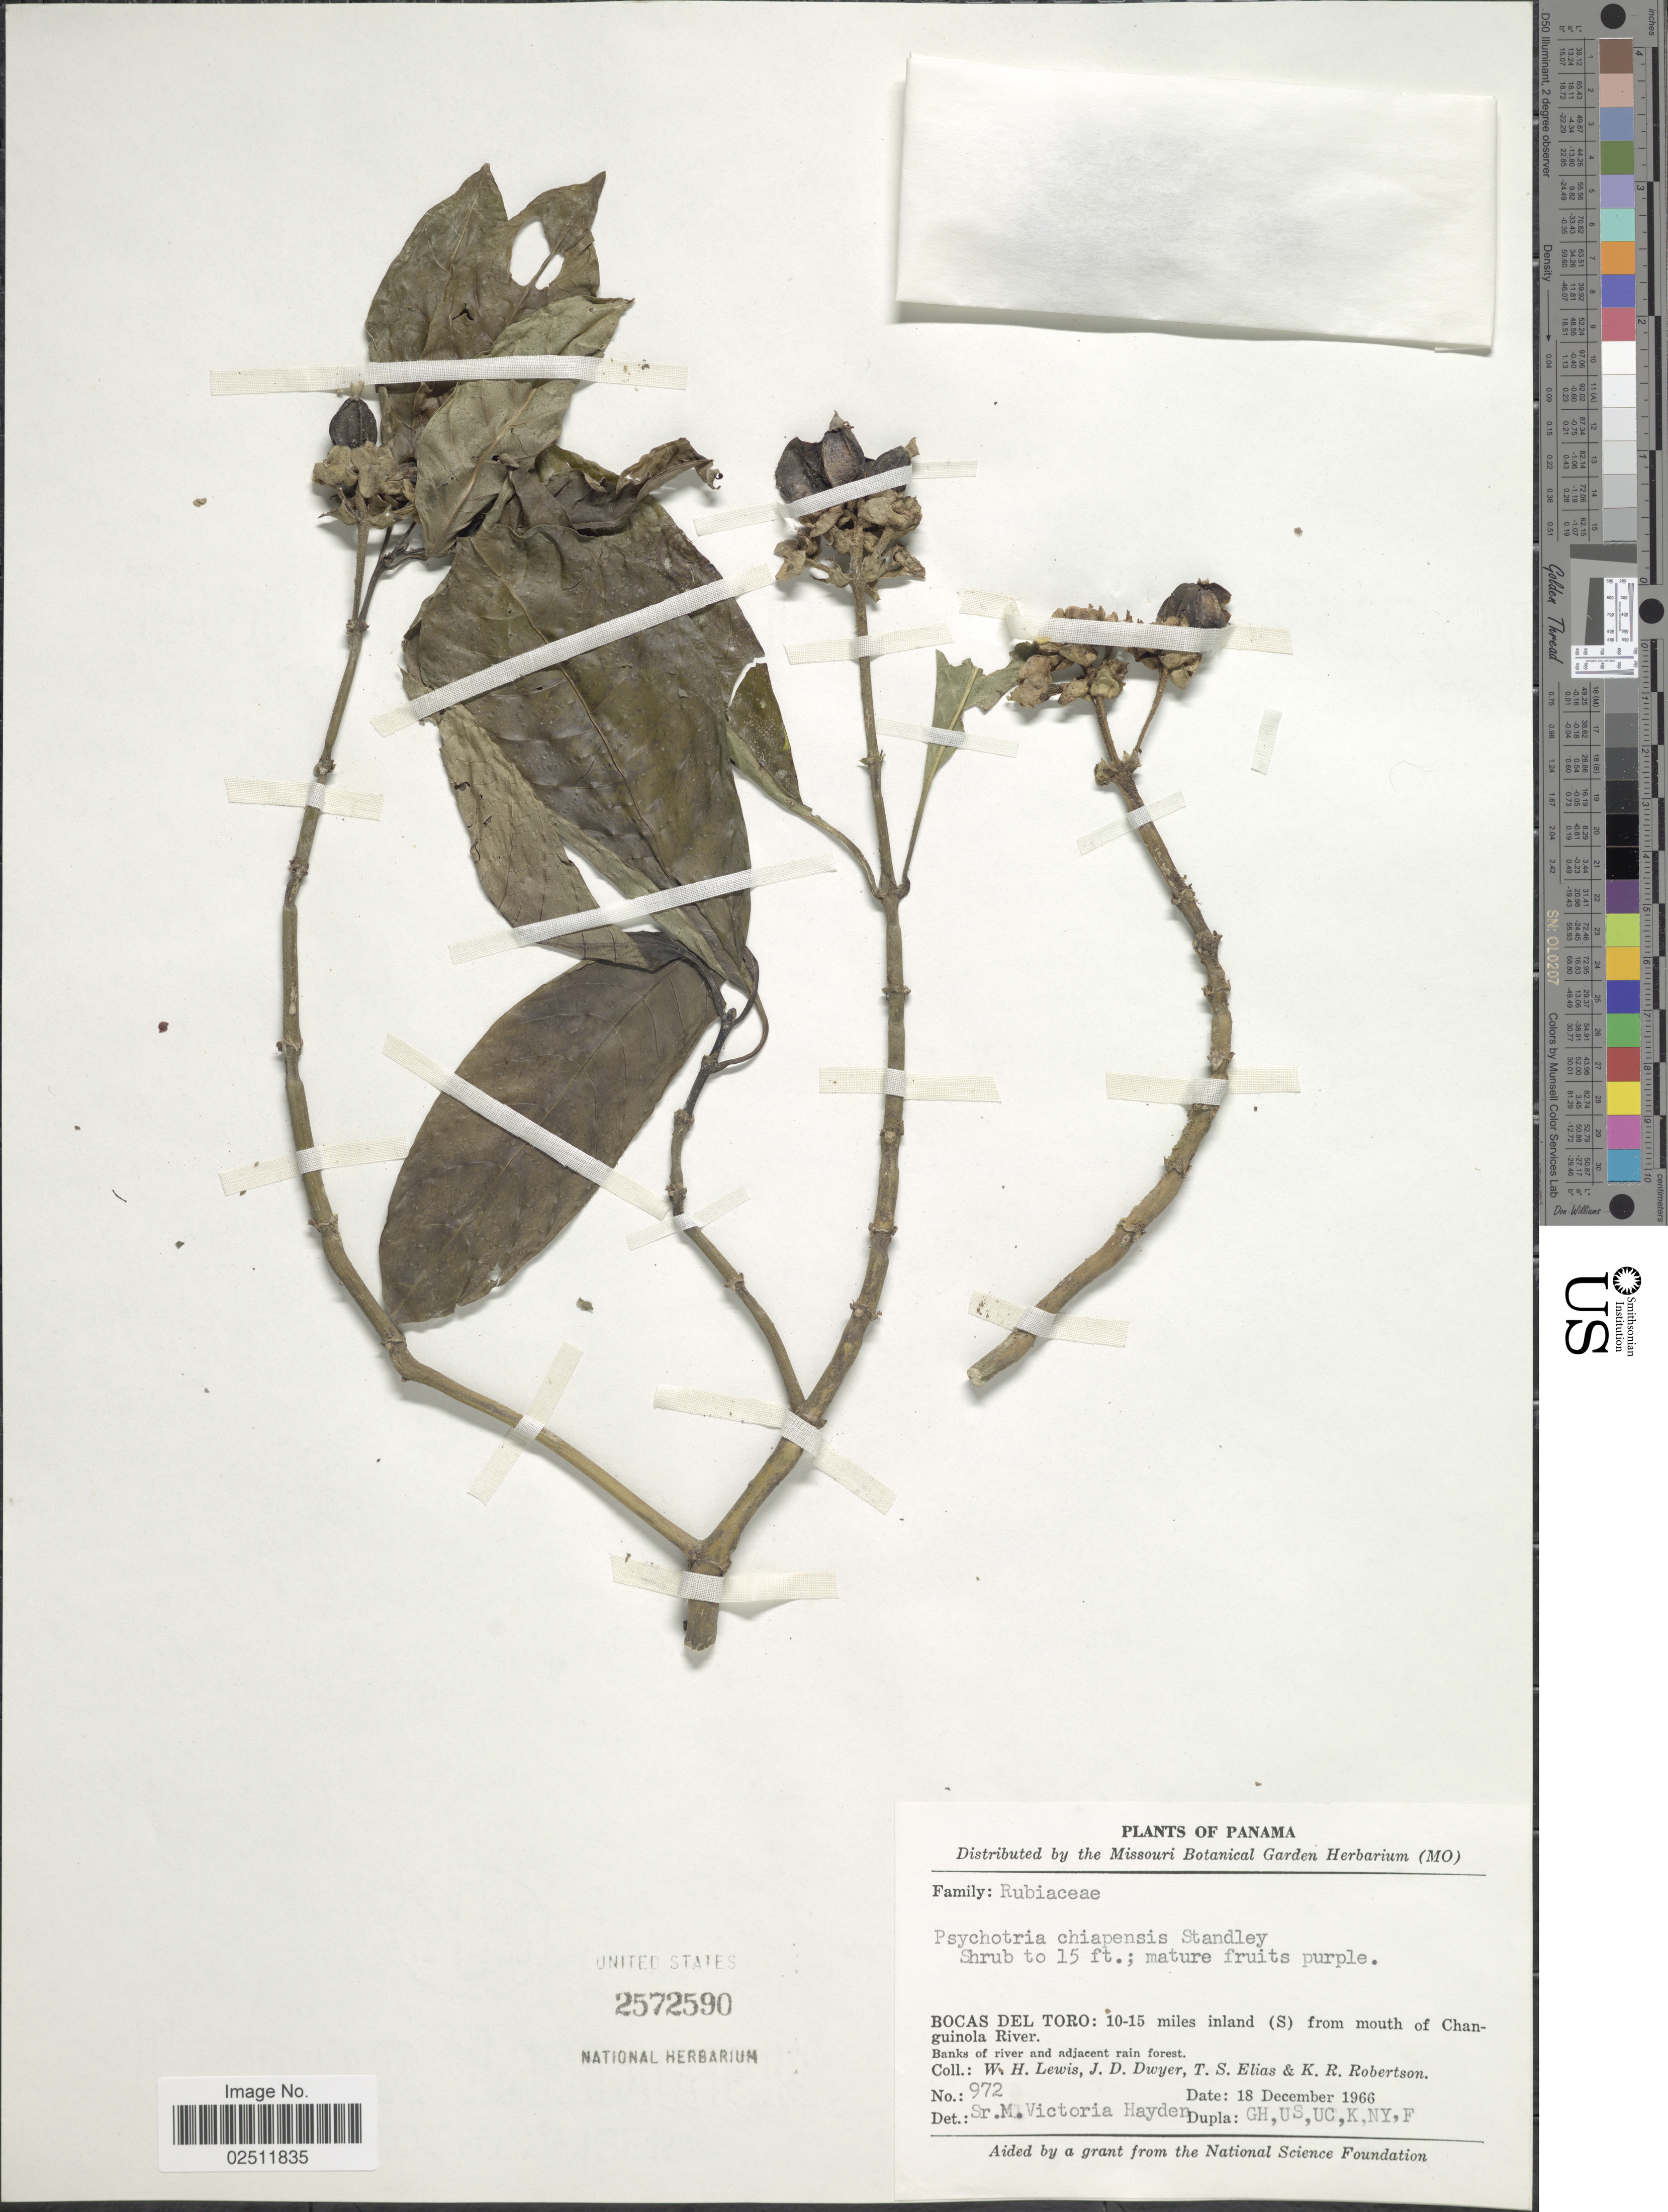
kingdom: Plantae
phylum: Tracheophyta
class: Magnoliopsida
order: Gentianales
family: Rubiaceae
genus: Psychotria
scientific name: Psychotria chiapensis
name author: Standl.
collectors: W. H. Lewis, J. D. Dwyer, T. S. Elias & K. Robertson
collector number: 972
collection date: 1966-12-18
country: Panama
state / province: Bocas del Toro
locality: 10-15 miles inland (S) from mouth of Changuinola River.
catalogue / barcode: US 2572590